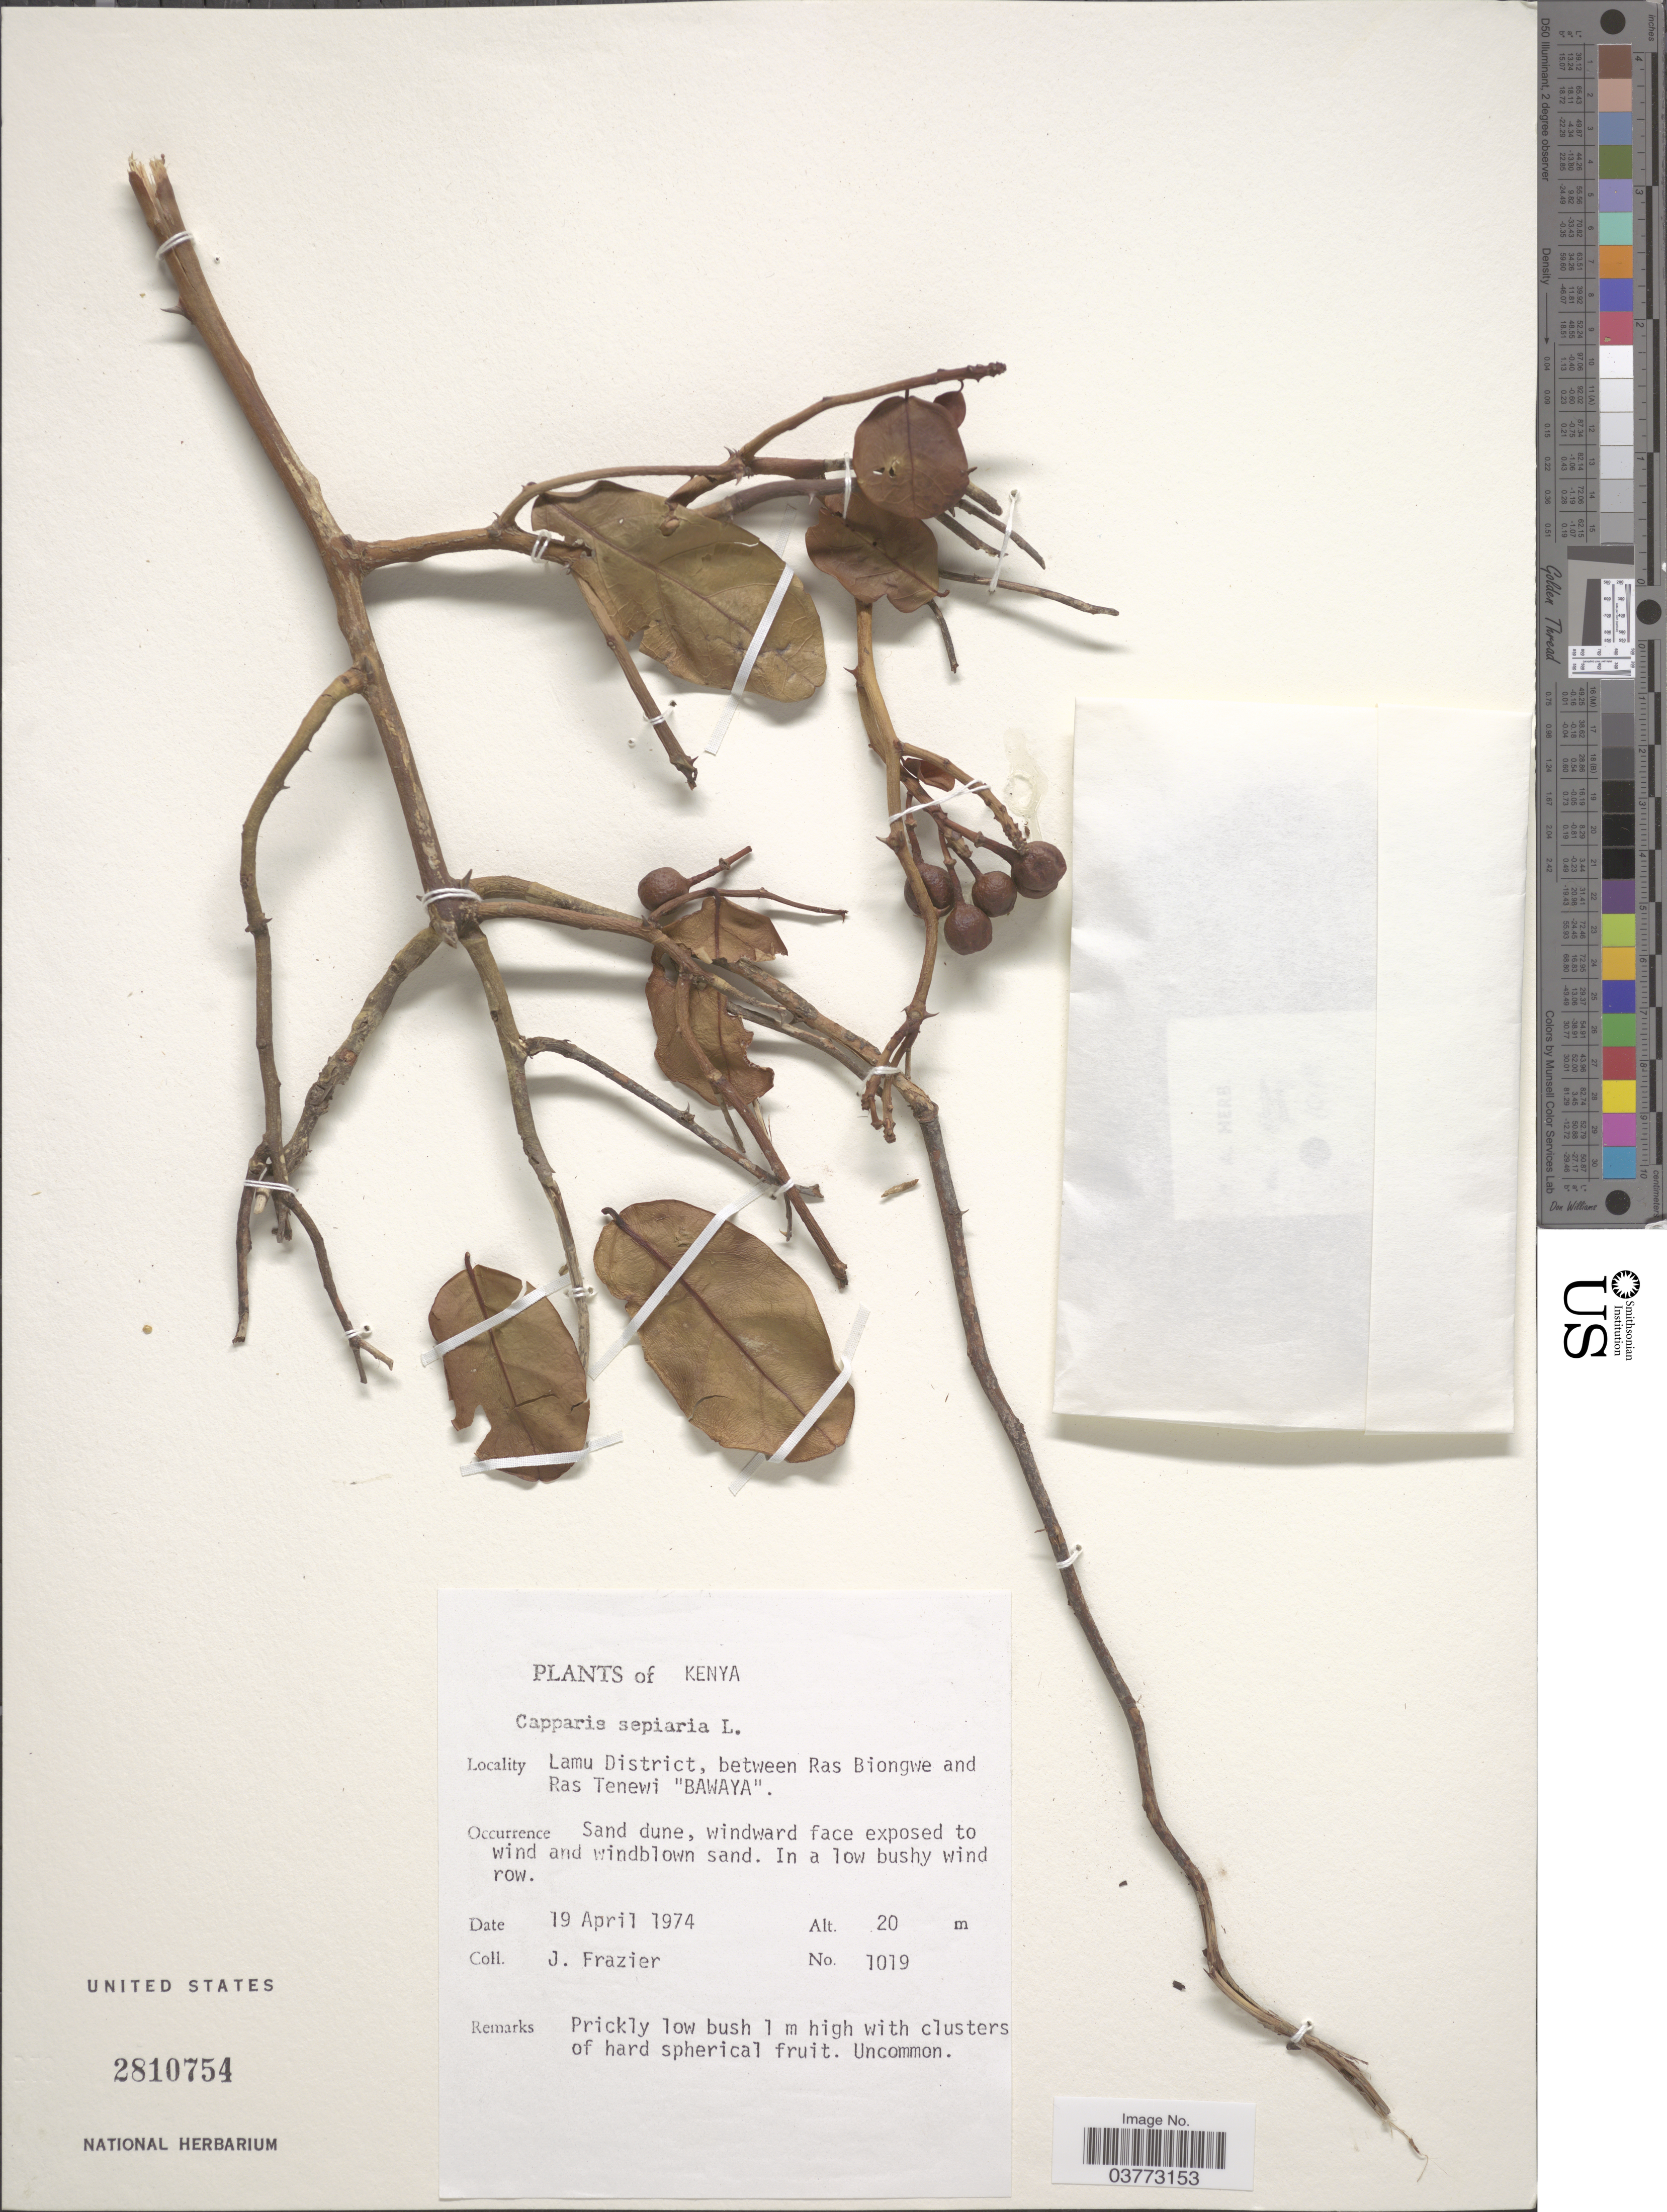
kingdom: Plantae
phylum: Tracheophyta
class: Magnoliopsida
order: Brassicales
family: Capparaceae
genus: Capparis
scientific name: Capparis sepiaria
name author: L.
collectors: J. Frazier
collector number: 1019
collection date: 1974-04-19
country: Kenya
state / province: Lamu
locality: Lamu District, between Ras Biongwe and Ras Tenewi "Bawaya".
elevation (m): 20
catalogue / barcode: US 2810754